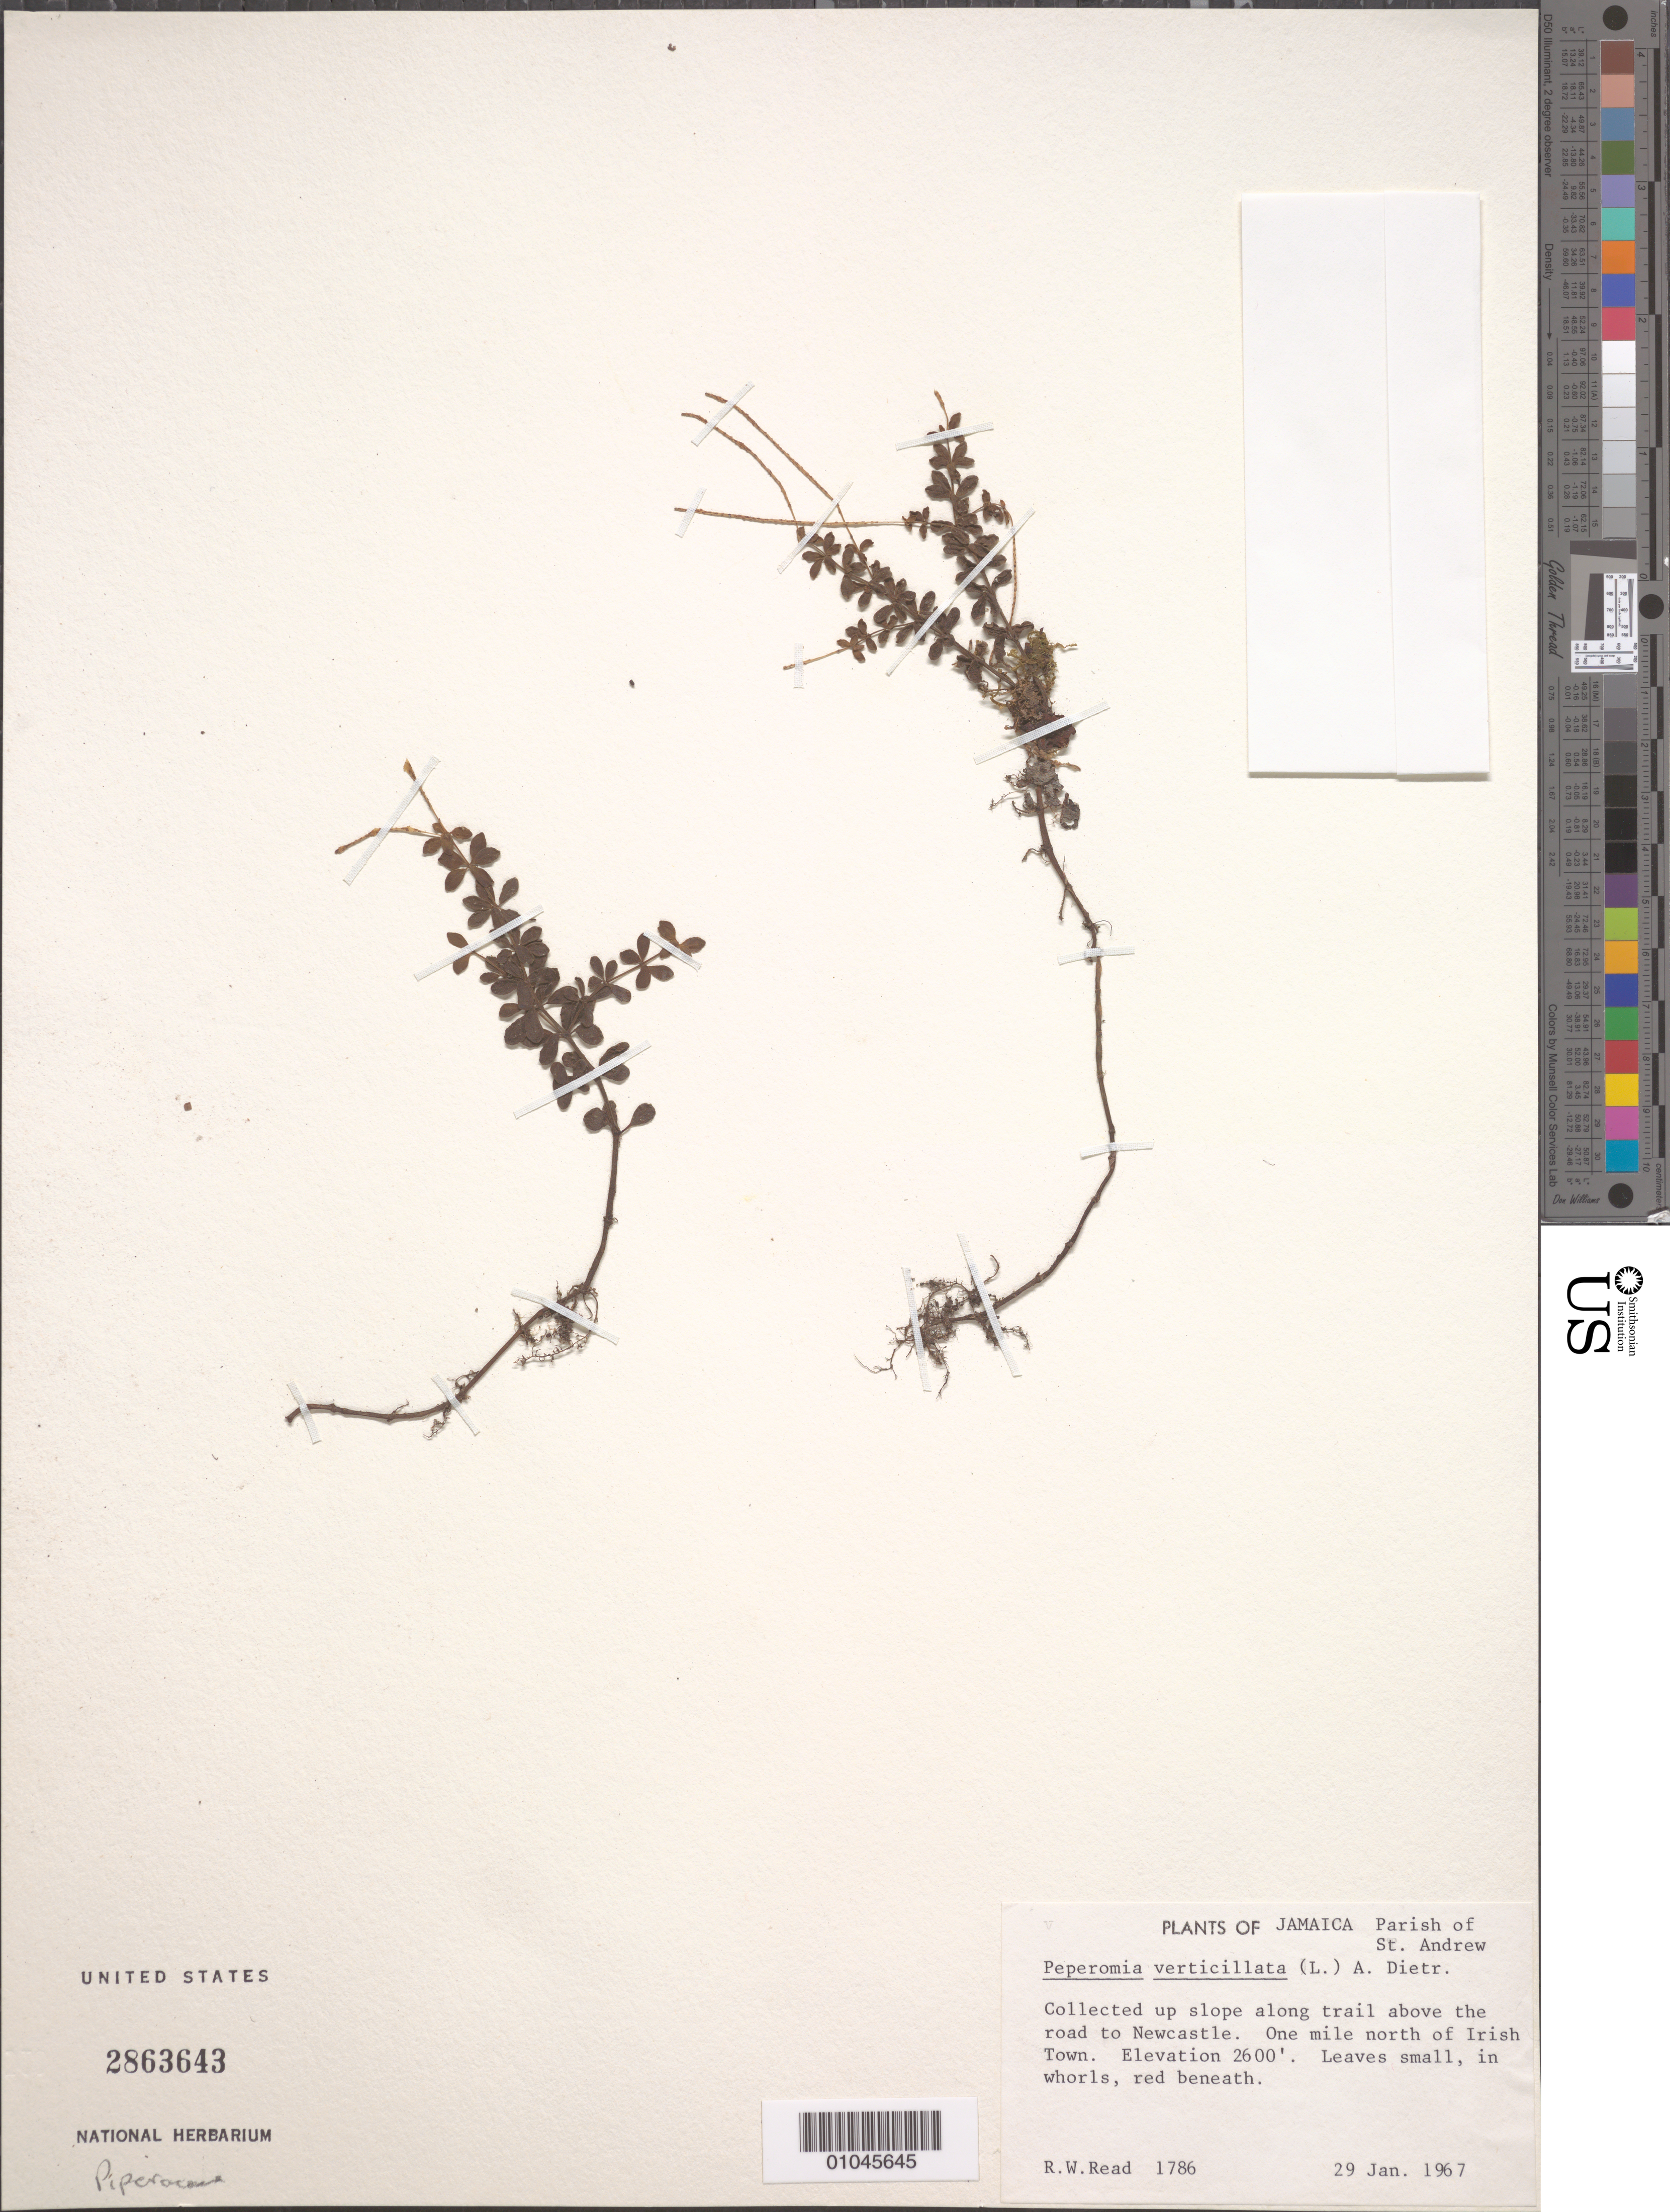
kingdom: Plantae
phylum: Tracheophyta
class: Magnoliopsida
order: Piperales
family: Piperaceae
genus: Peperomia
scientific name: Peperomia verticillata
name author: (L.) A. Dietr.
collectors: R. W. Read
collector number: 1786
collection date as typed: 29 Jan 1967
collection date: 1967-01-29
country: Jamaica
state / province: Saint Andrew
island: Jamaica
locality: Collected up slope along trail above the road to Newcastle. One mile N of Irish Town.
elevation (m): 792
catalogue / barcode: US 2863643